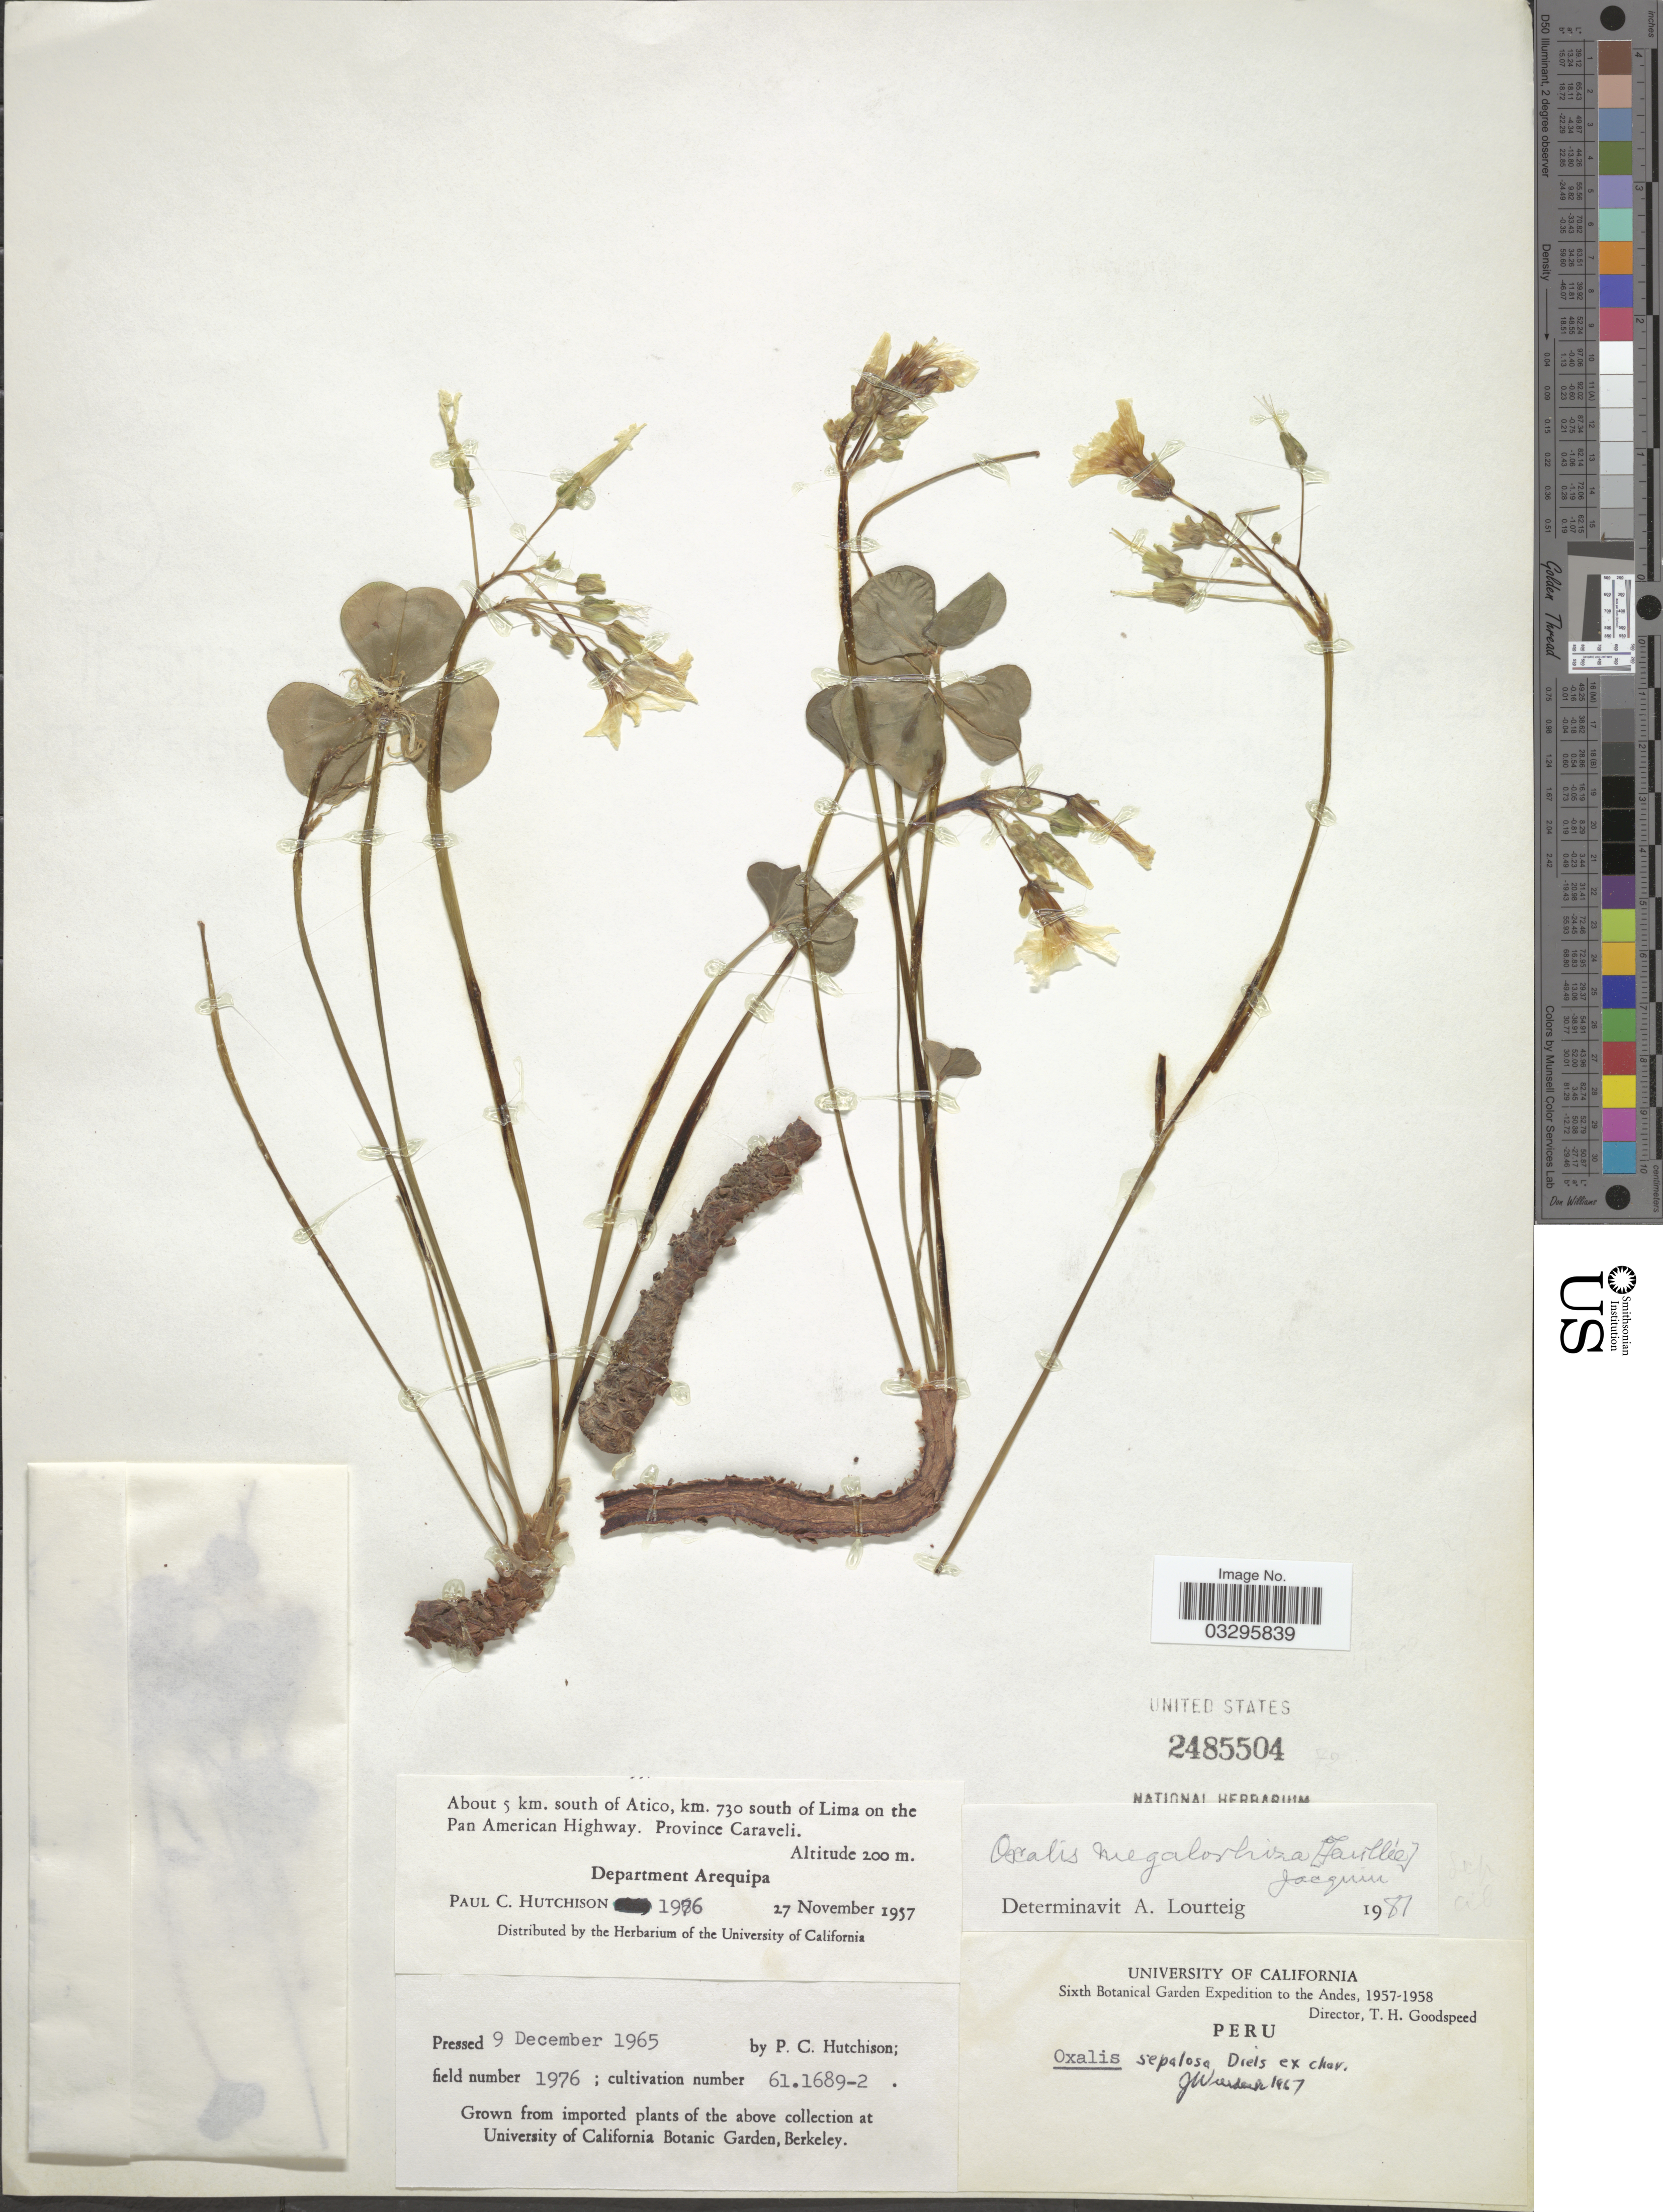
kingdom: Plantae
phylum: Tracheophyta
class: Magnoliopsida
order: Oxalidales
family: Oxalidaceae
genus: Oxalis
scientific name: Oxalis megalorrhiza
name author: Jacq.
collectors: P. C. Hutchison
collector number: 1976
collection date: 1957-11-27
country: Peru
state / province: Arequipa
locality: Andes. About 5 km. south of Atico, km. 730 south of Lima on the Pan American Highway. Province Caraveli. Department Arequipa.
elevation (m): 200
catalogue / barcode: US 2485504